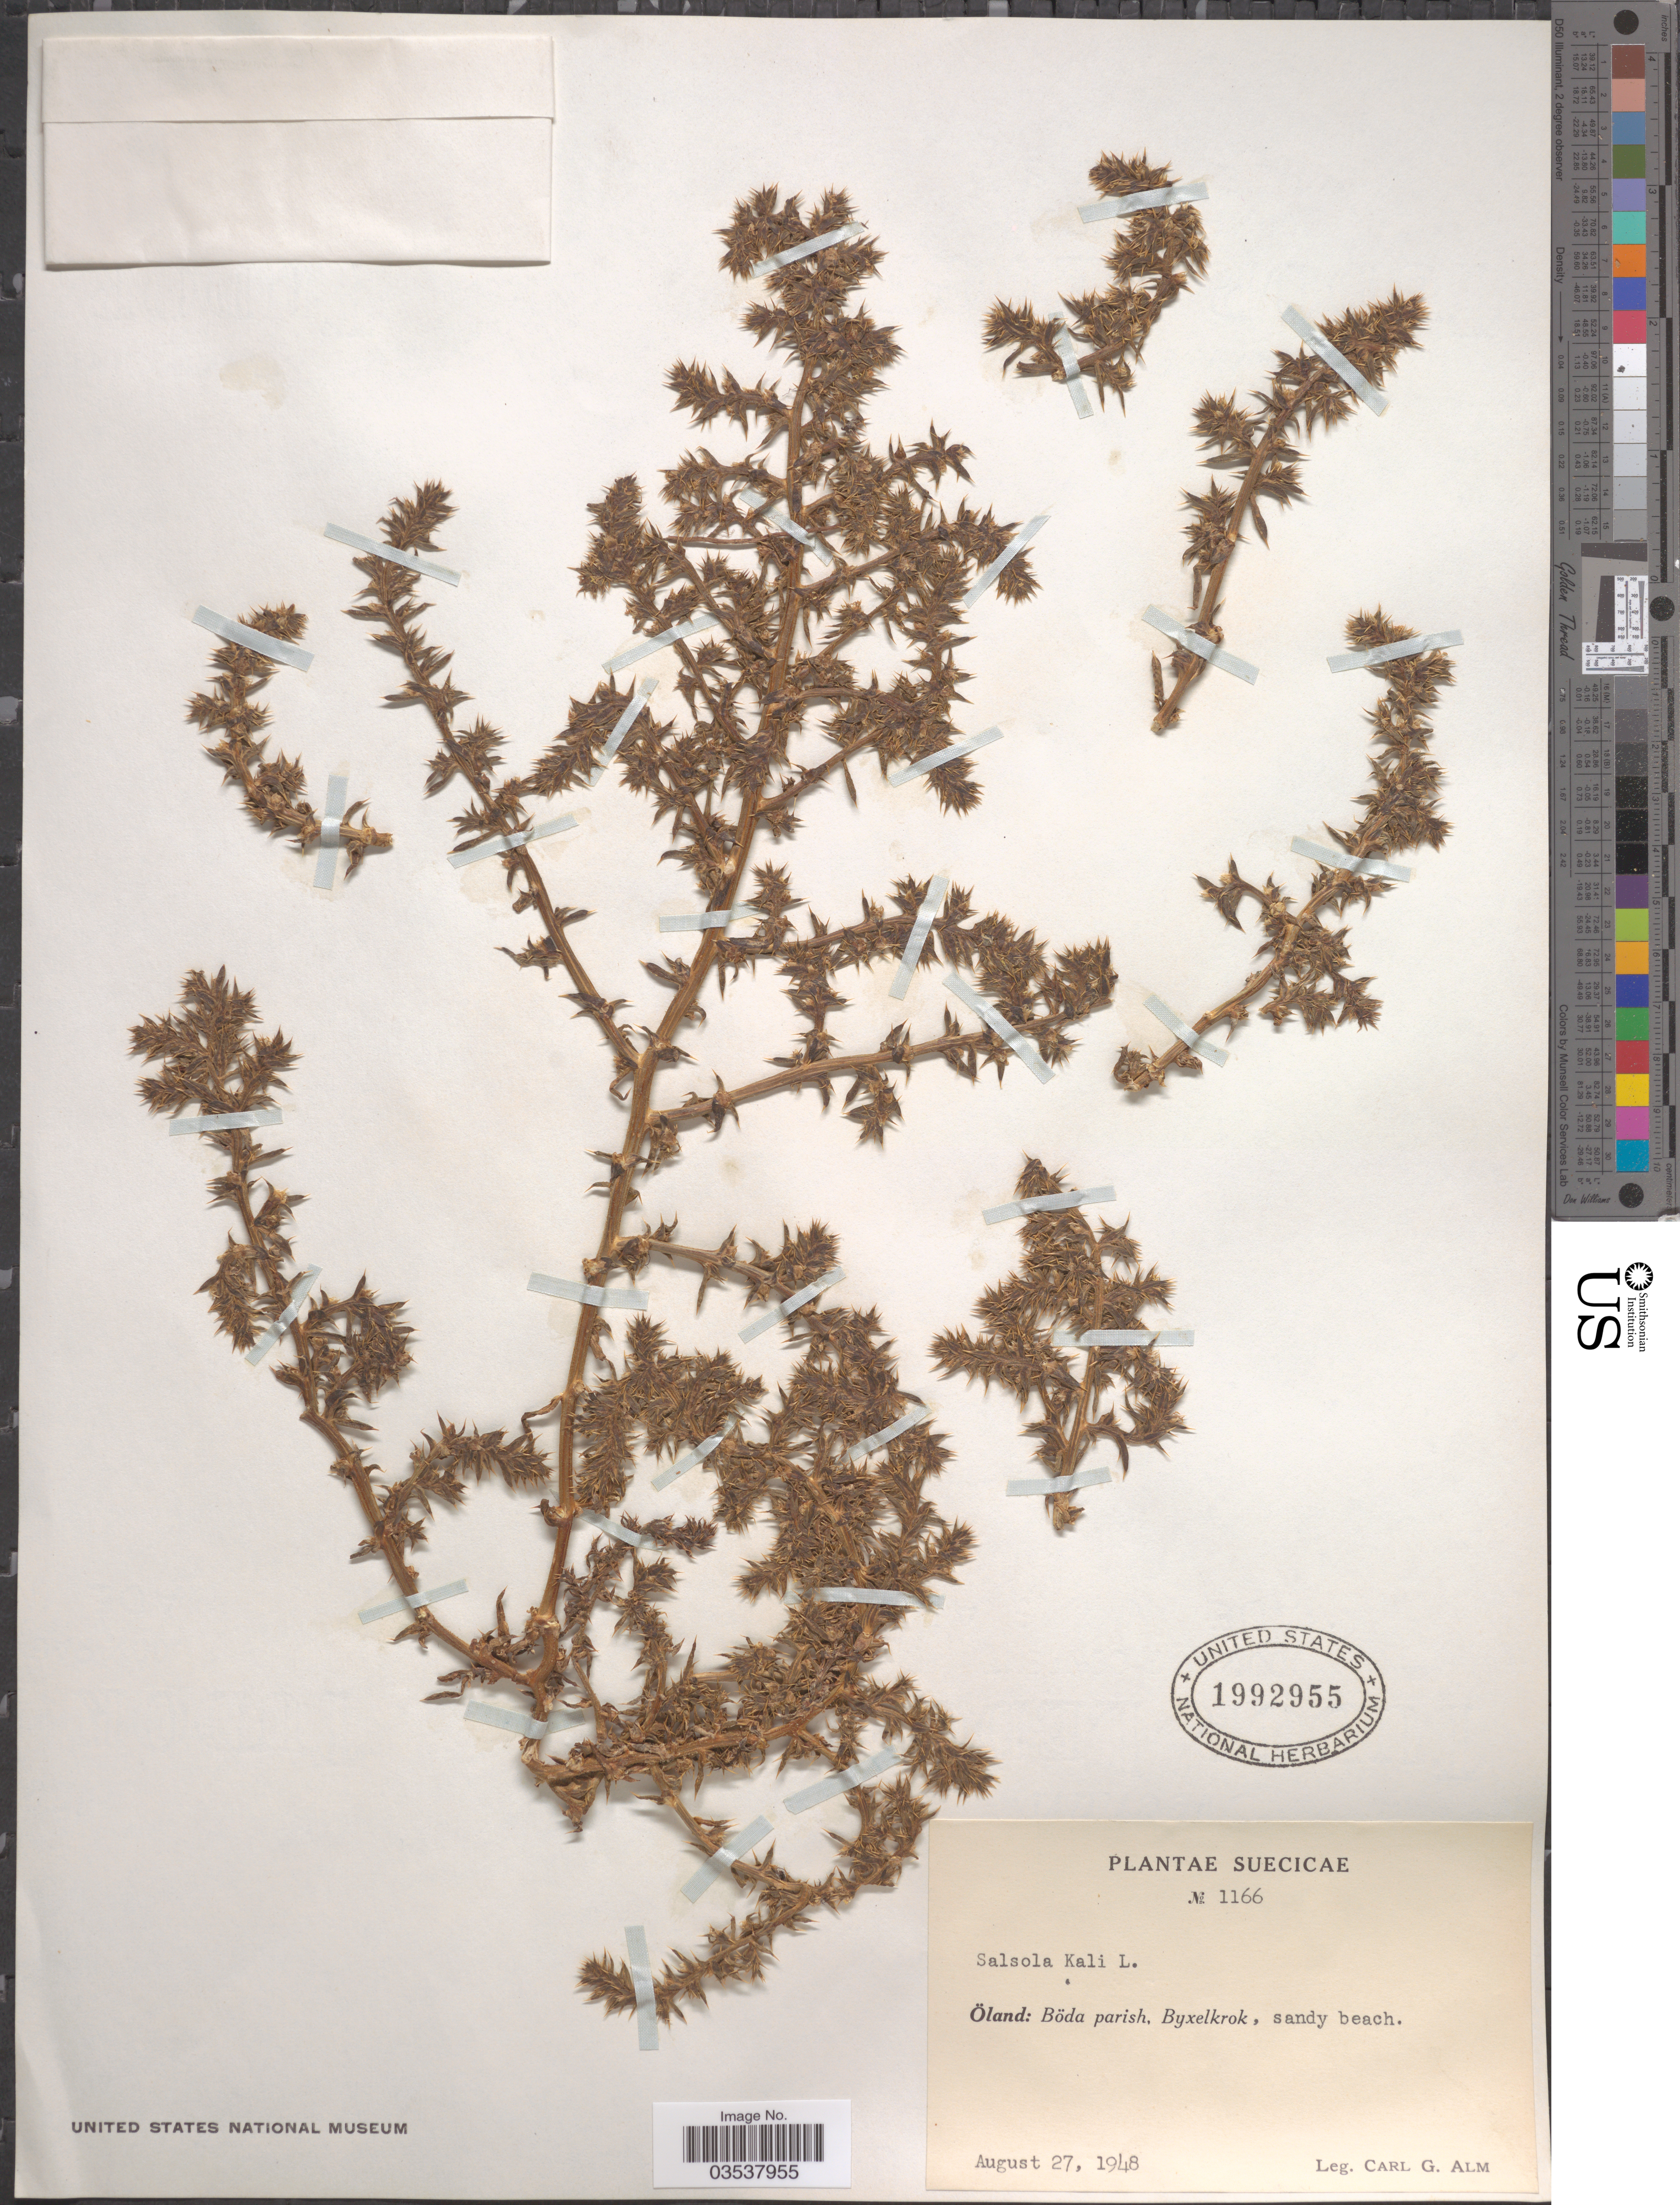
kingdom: Plantae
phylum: Tracheophyta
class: Magnoliopsida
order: Caryophyllales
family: Amaranthaceae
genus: Salsola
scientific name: Salsola kali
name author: L.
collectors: C. G. Alm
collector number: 1166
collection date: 1948-08-27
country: Sweden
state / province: Kalmar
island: Oland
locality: Suecicae. Öland: Böda parish, Byxelkrok.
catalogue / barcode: US 1992955